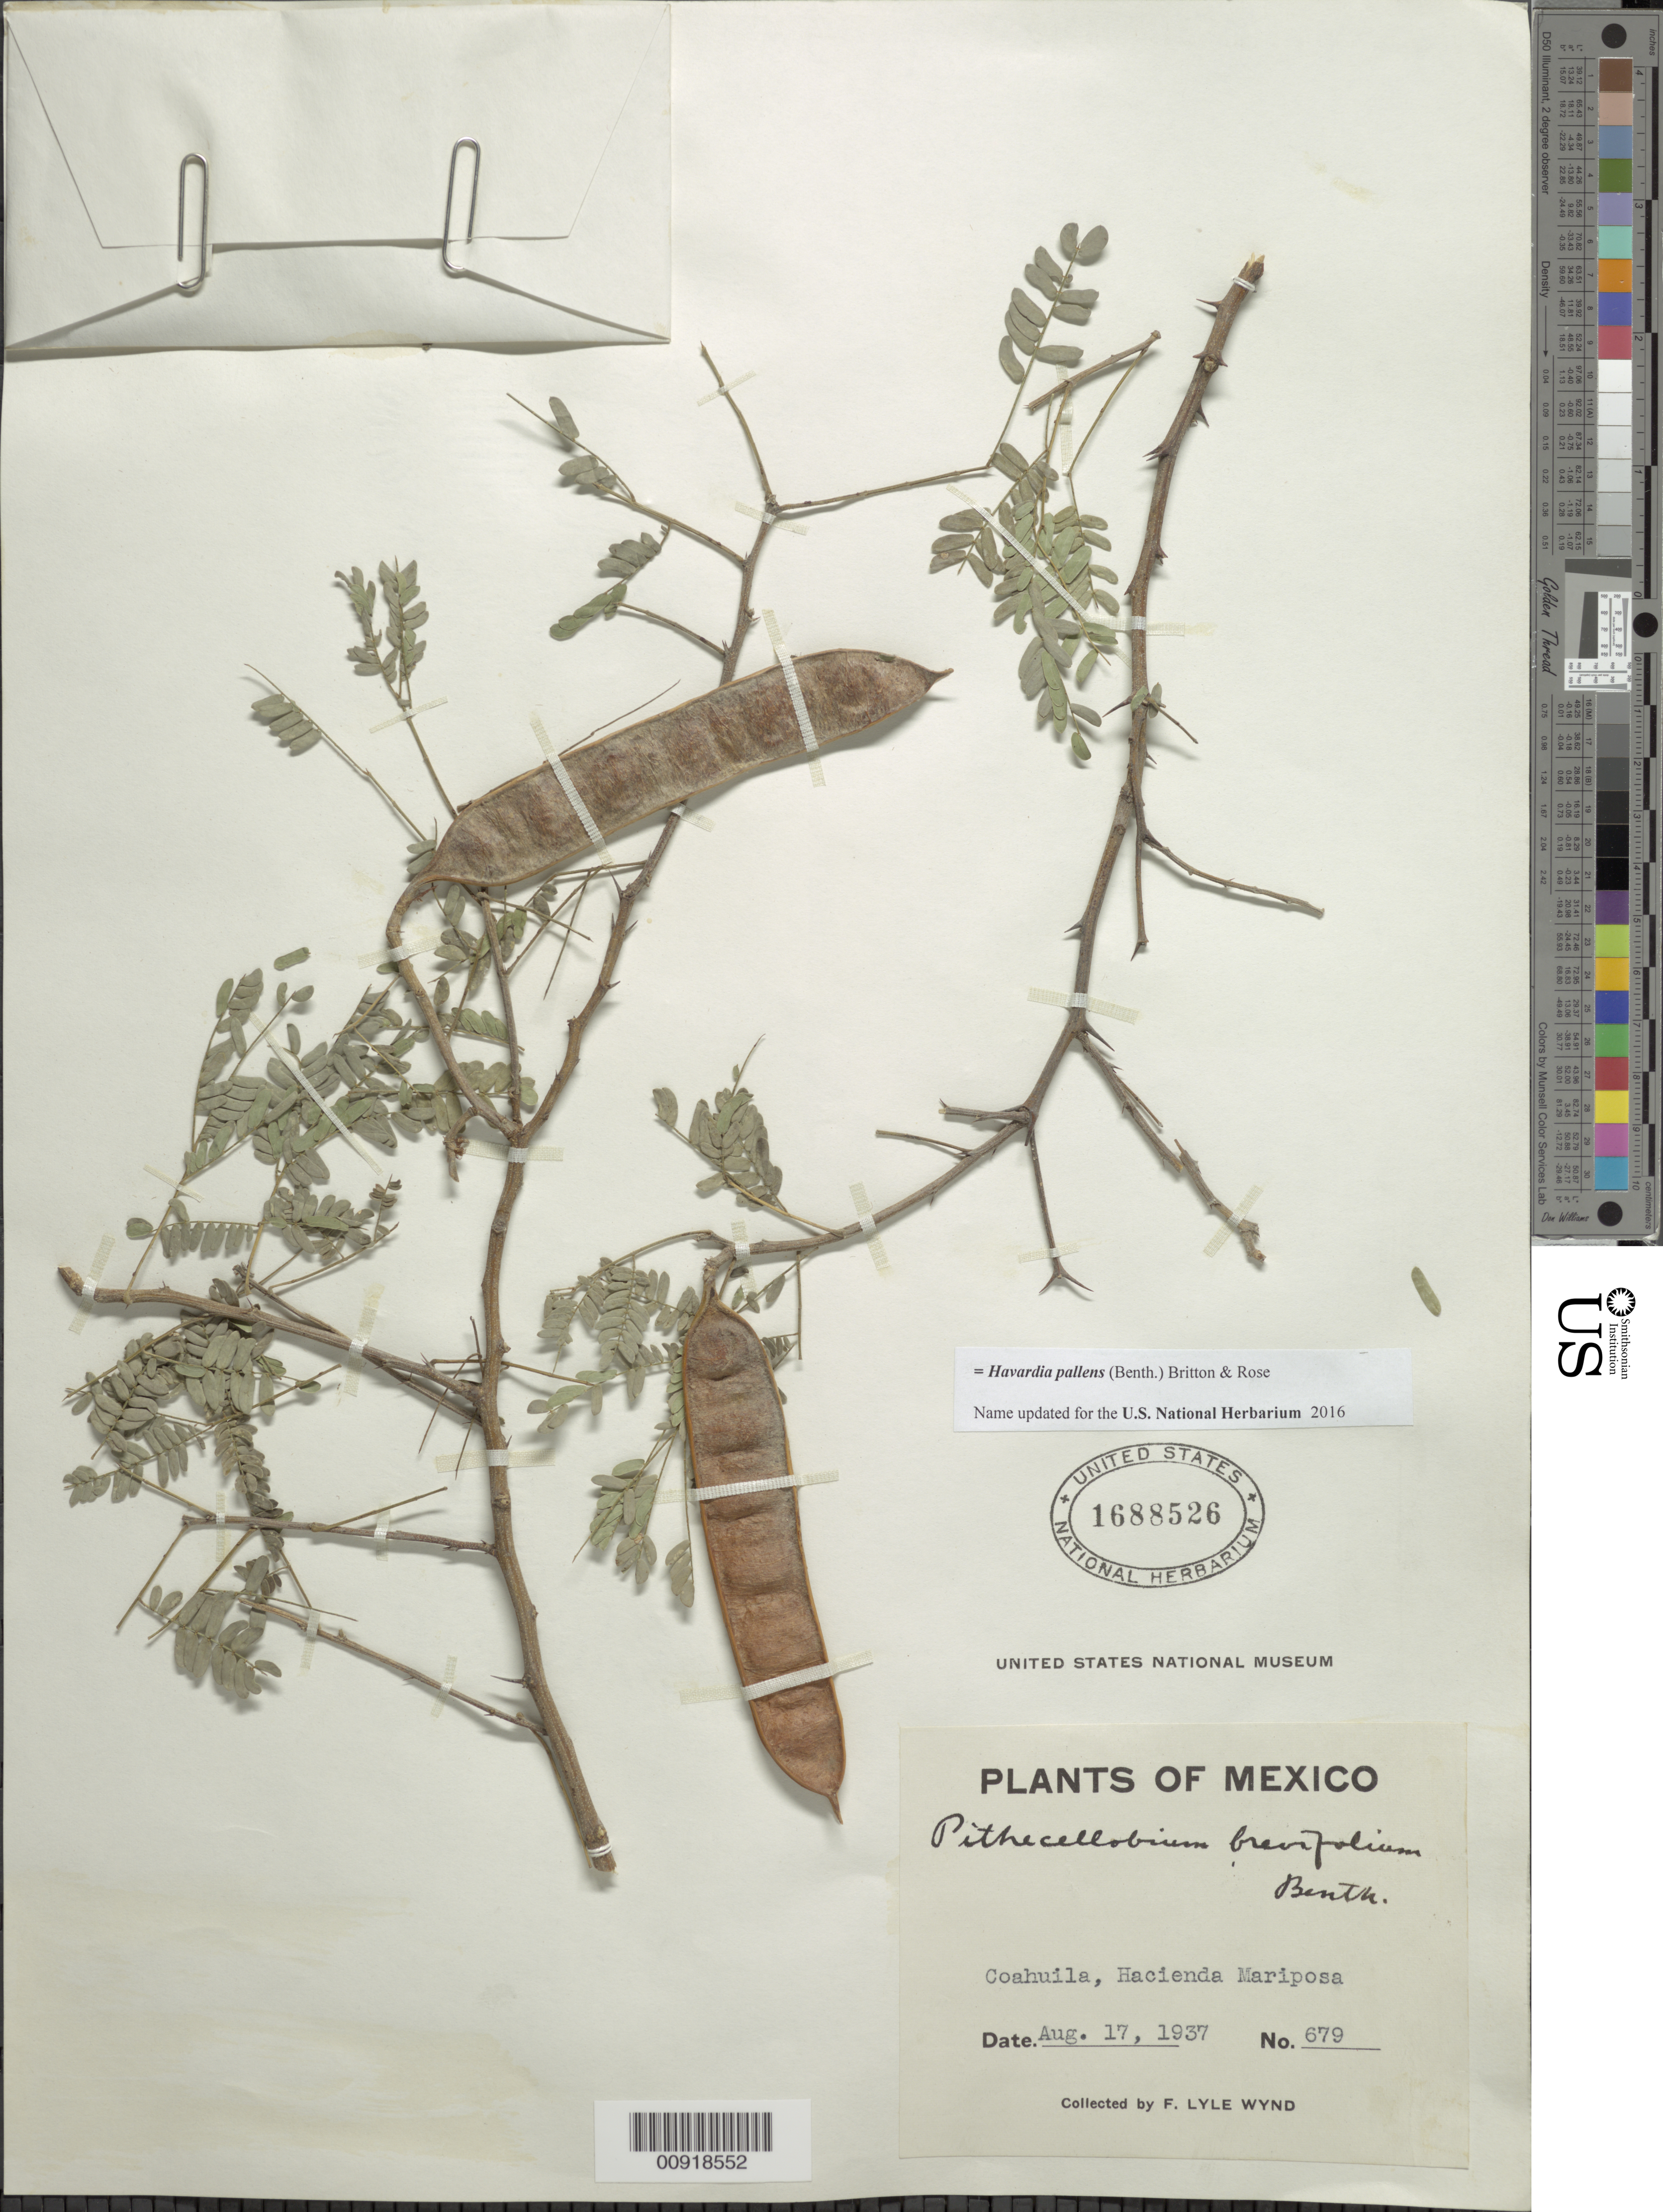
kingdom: Plantae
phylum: Tracheophyta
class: Magnoliopsida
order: Fabales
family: Fabaceae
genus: Havardia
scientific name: Havardia pallens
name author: (Benth.) Britton & Rose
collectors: F. L. Wynd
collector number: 679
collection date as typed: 17 Aug 1937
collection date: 1937-08-17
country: Mexico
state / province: Coahuila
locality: Coahuila, Hacienda Mariposa.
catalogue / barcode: US 1688526